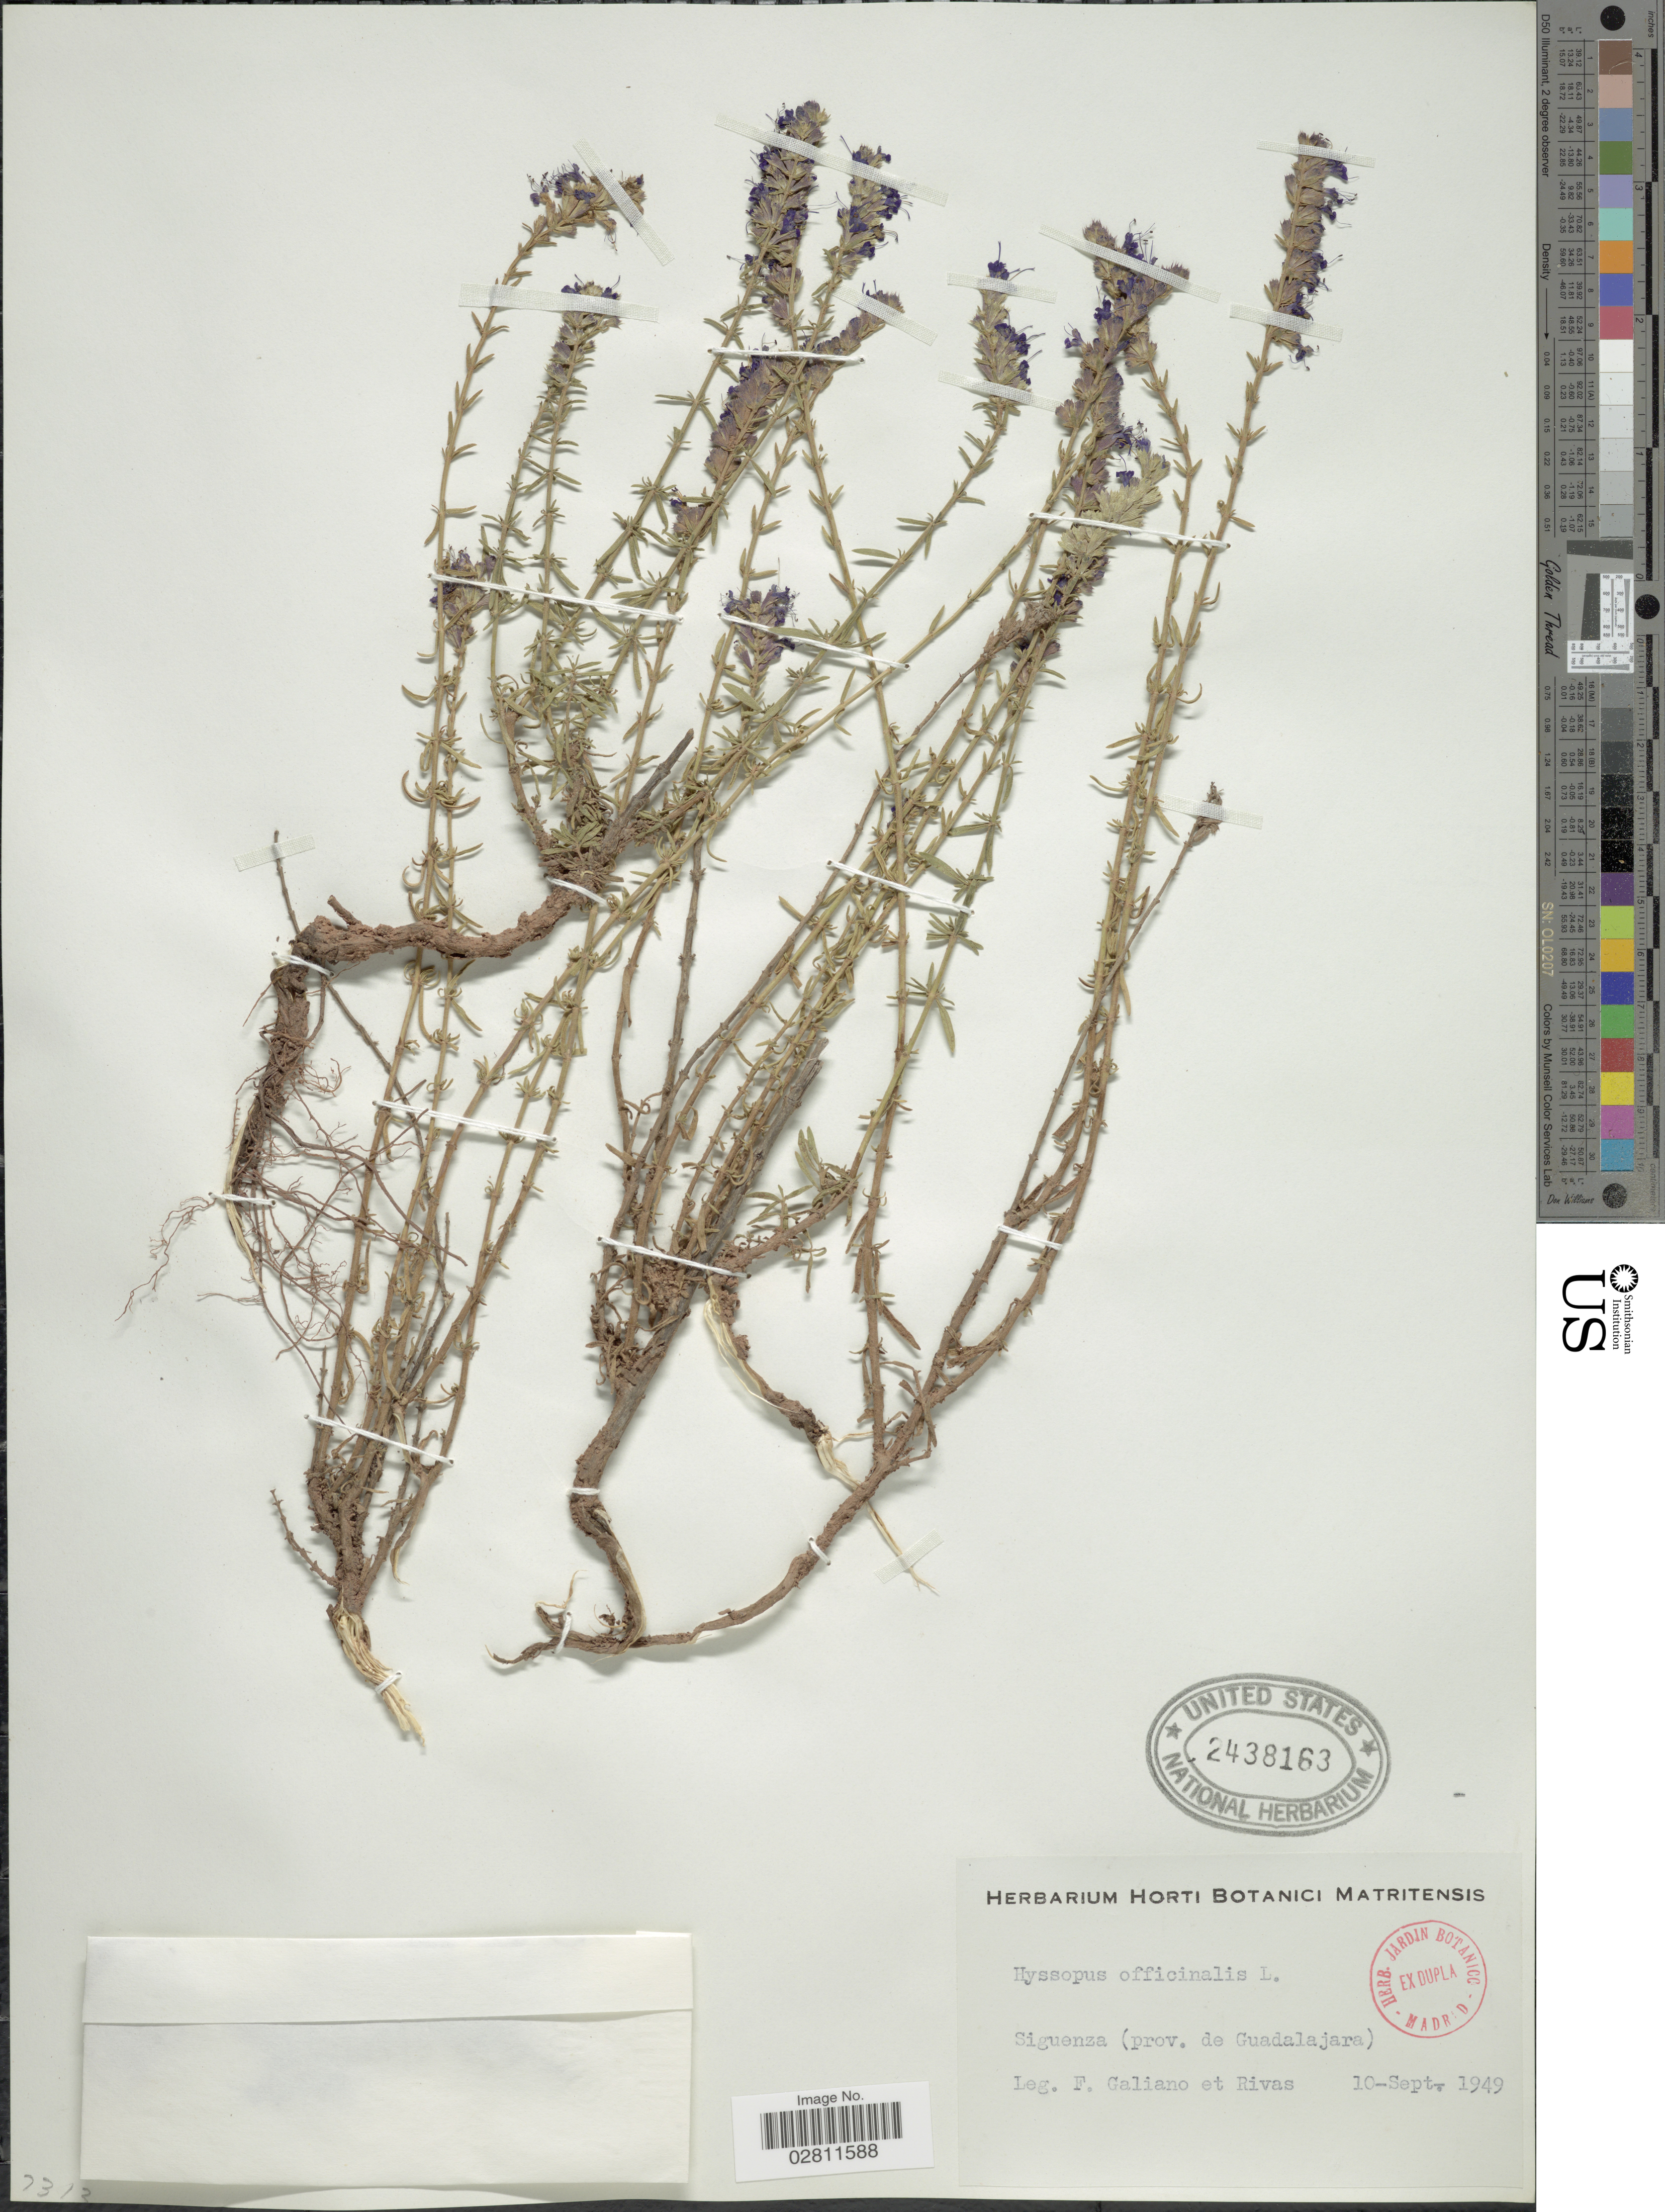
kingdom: Plantae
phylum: Tracheophyta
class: Magnoliopsida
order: Lamiales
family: Lamiaceae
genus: Hyssopus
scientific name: Hyssopus officinalis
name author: L.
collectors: E. F. Galiano & Rivas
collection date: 1949-09-10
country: Spain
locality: Siguenza (prov. de Guadalajara)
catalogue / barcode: US 2438163